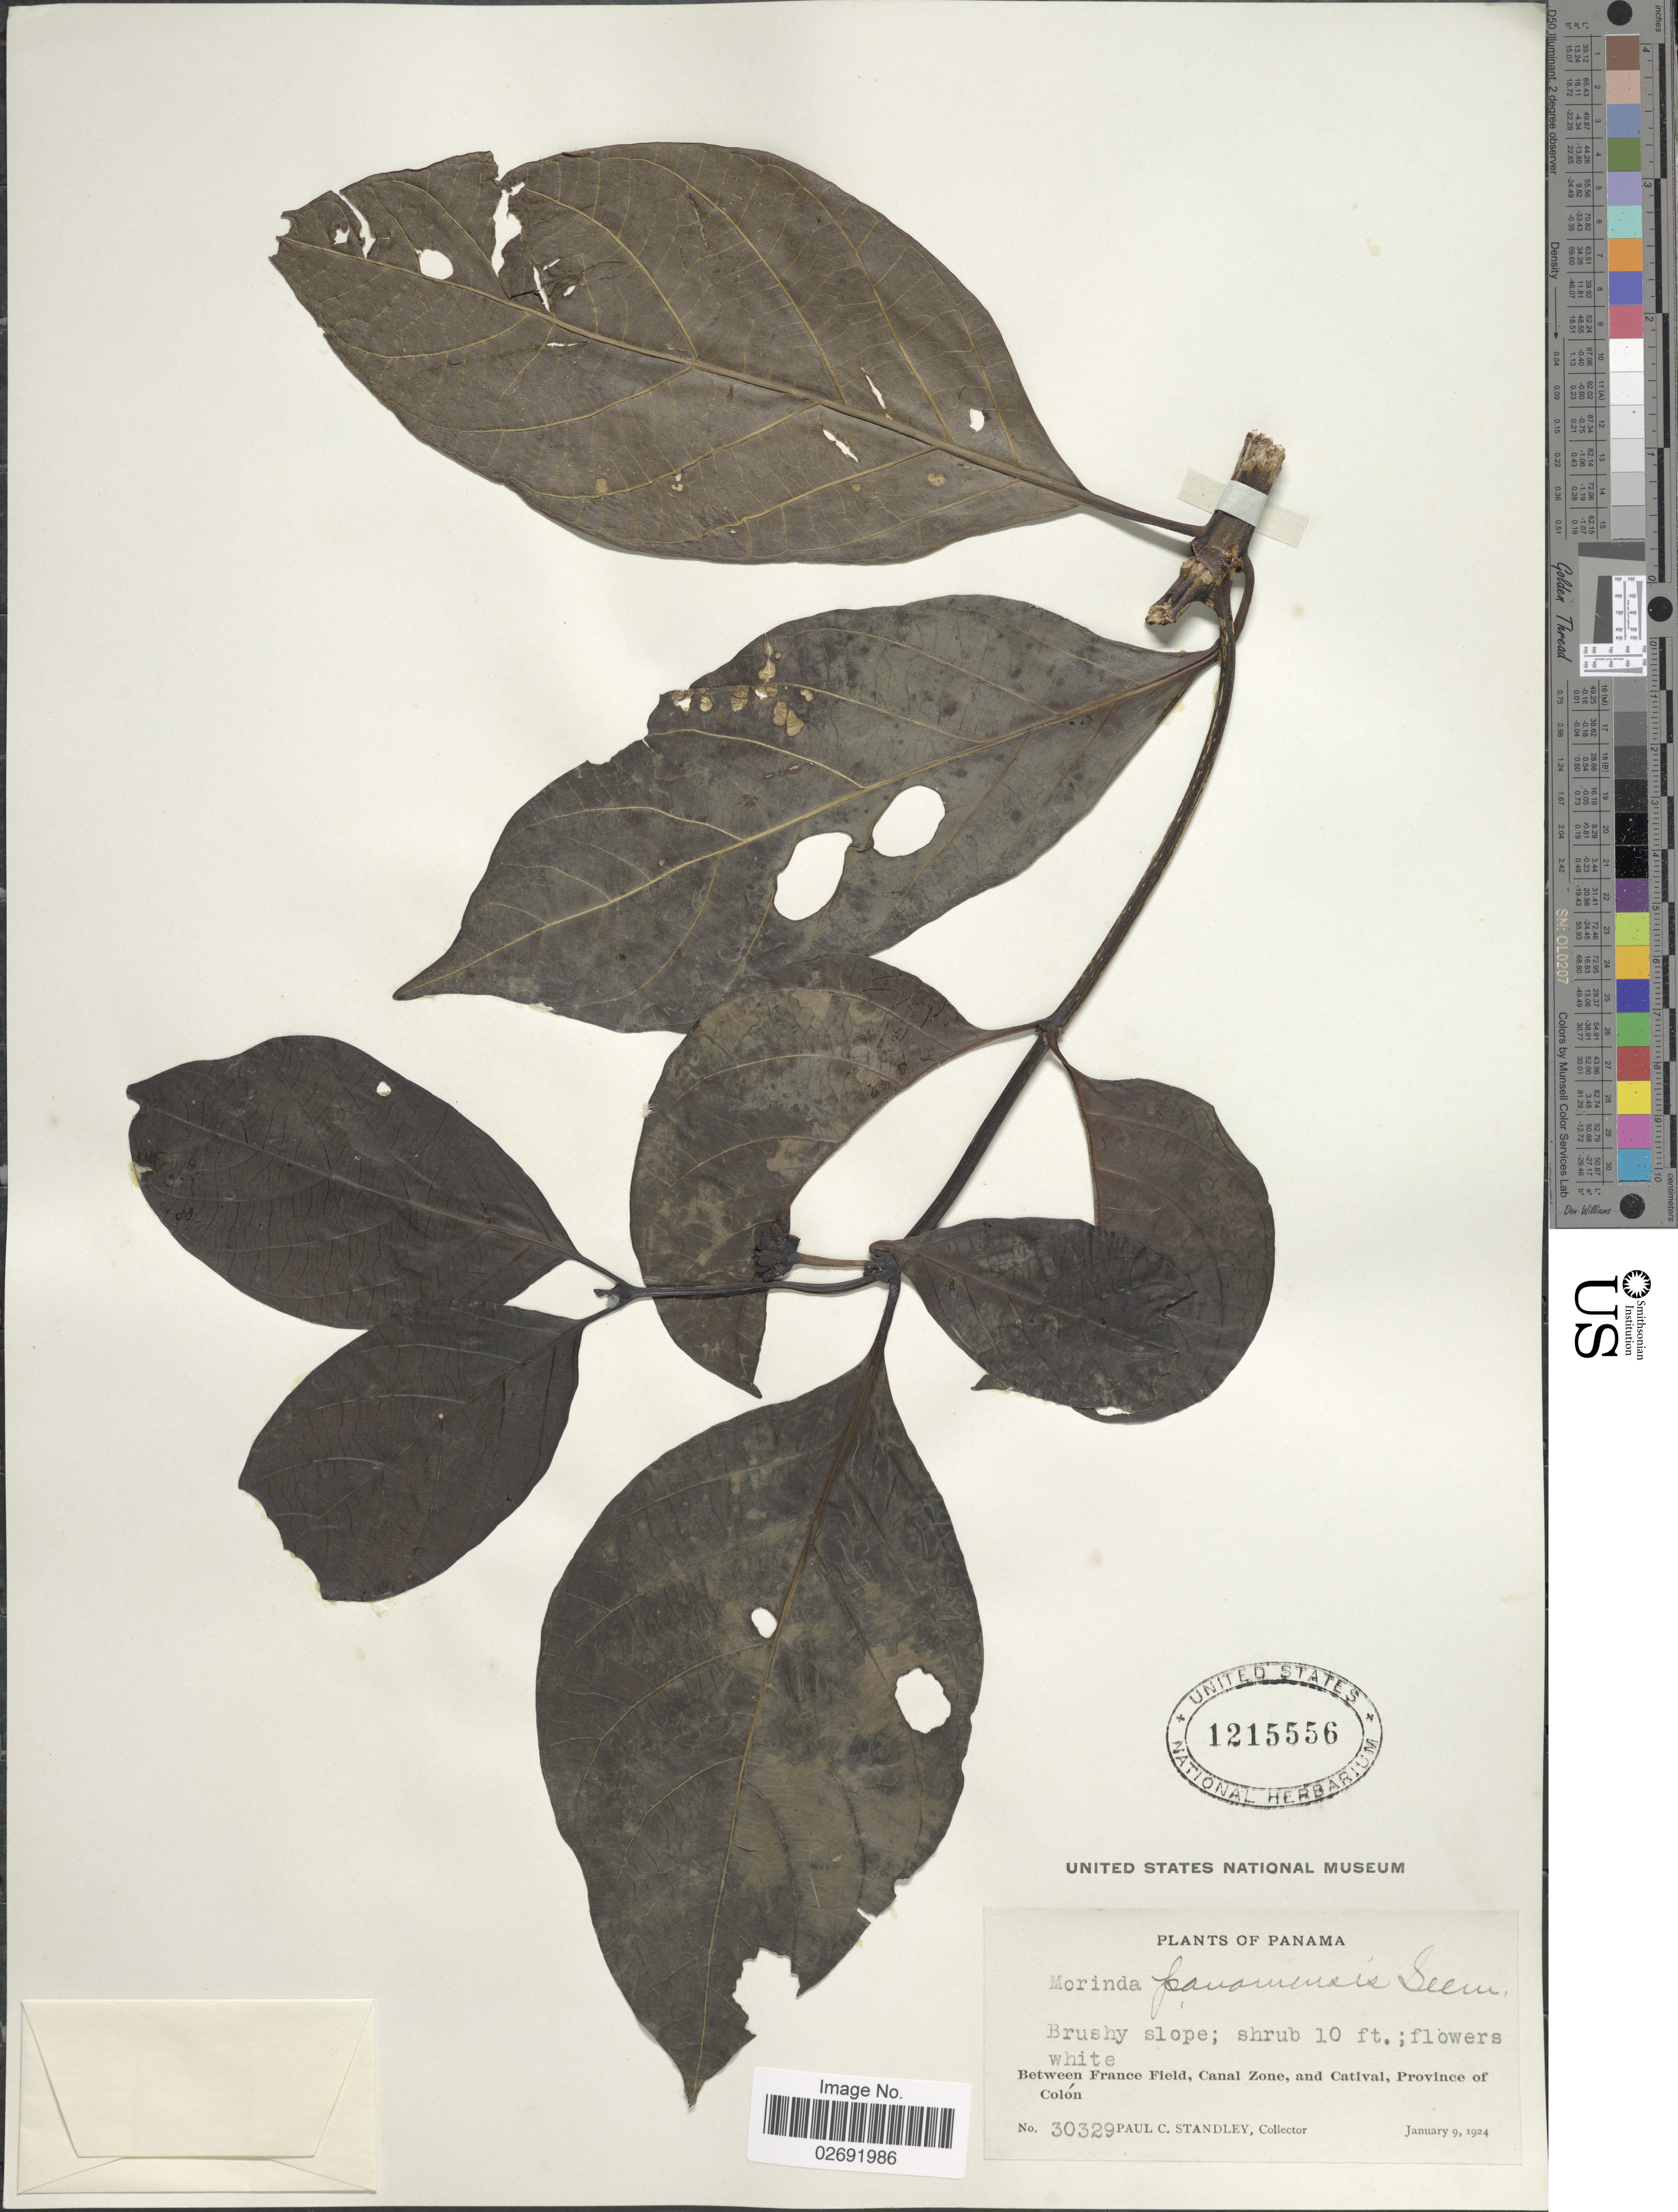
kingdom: Plantae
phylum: Tracheophyta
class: Magnoliopsida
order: Gentianales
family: Rubiaceae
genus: Morinda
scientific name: Morinda panamensis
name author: Seem.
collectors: P. C. Standley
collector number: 30329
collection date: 1924-01-09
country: Panama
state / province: Colón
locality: Between France Field, Canal Zone, and Catival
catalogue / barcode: US 1215556